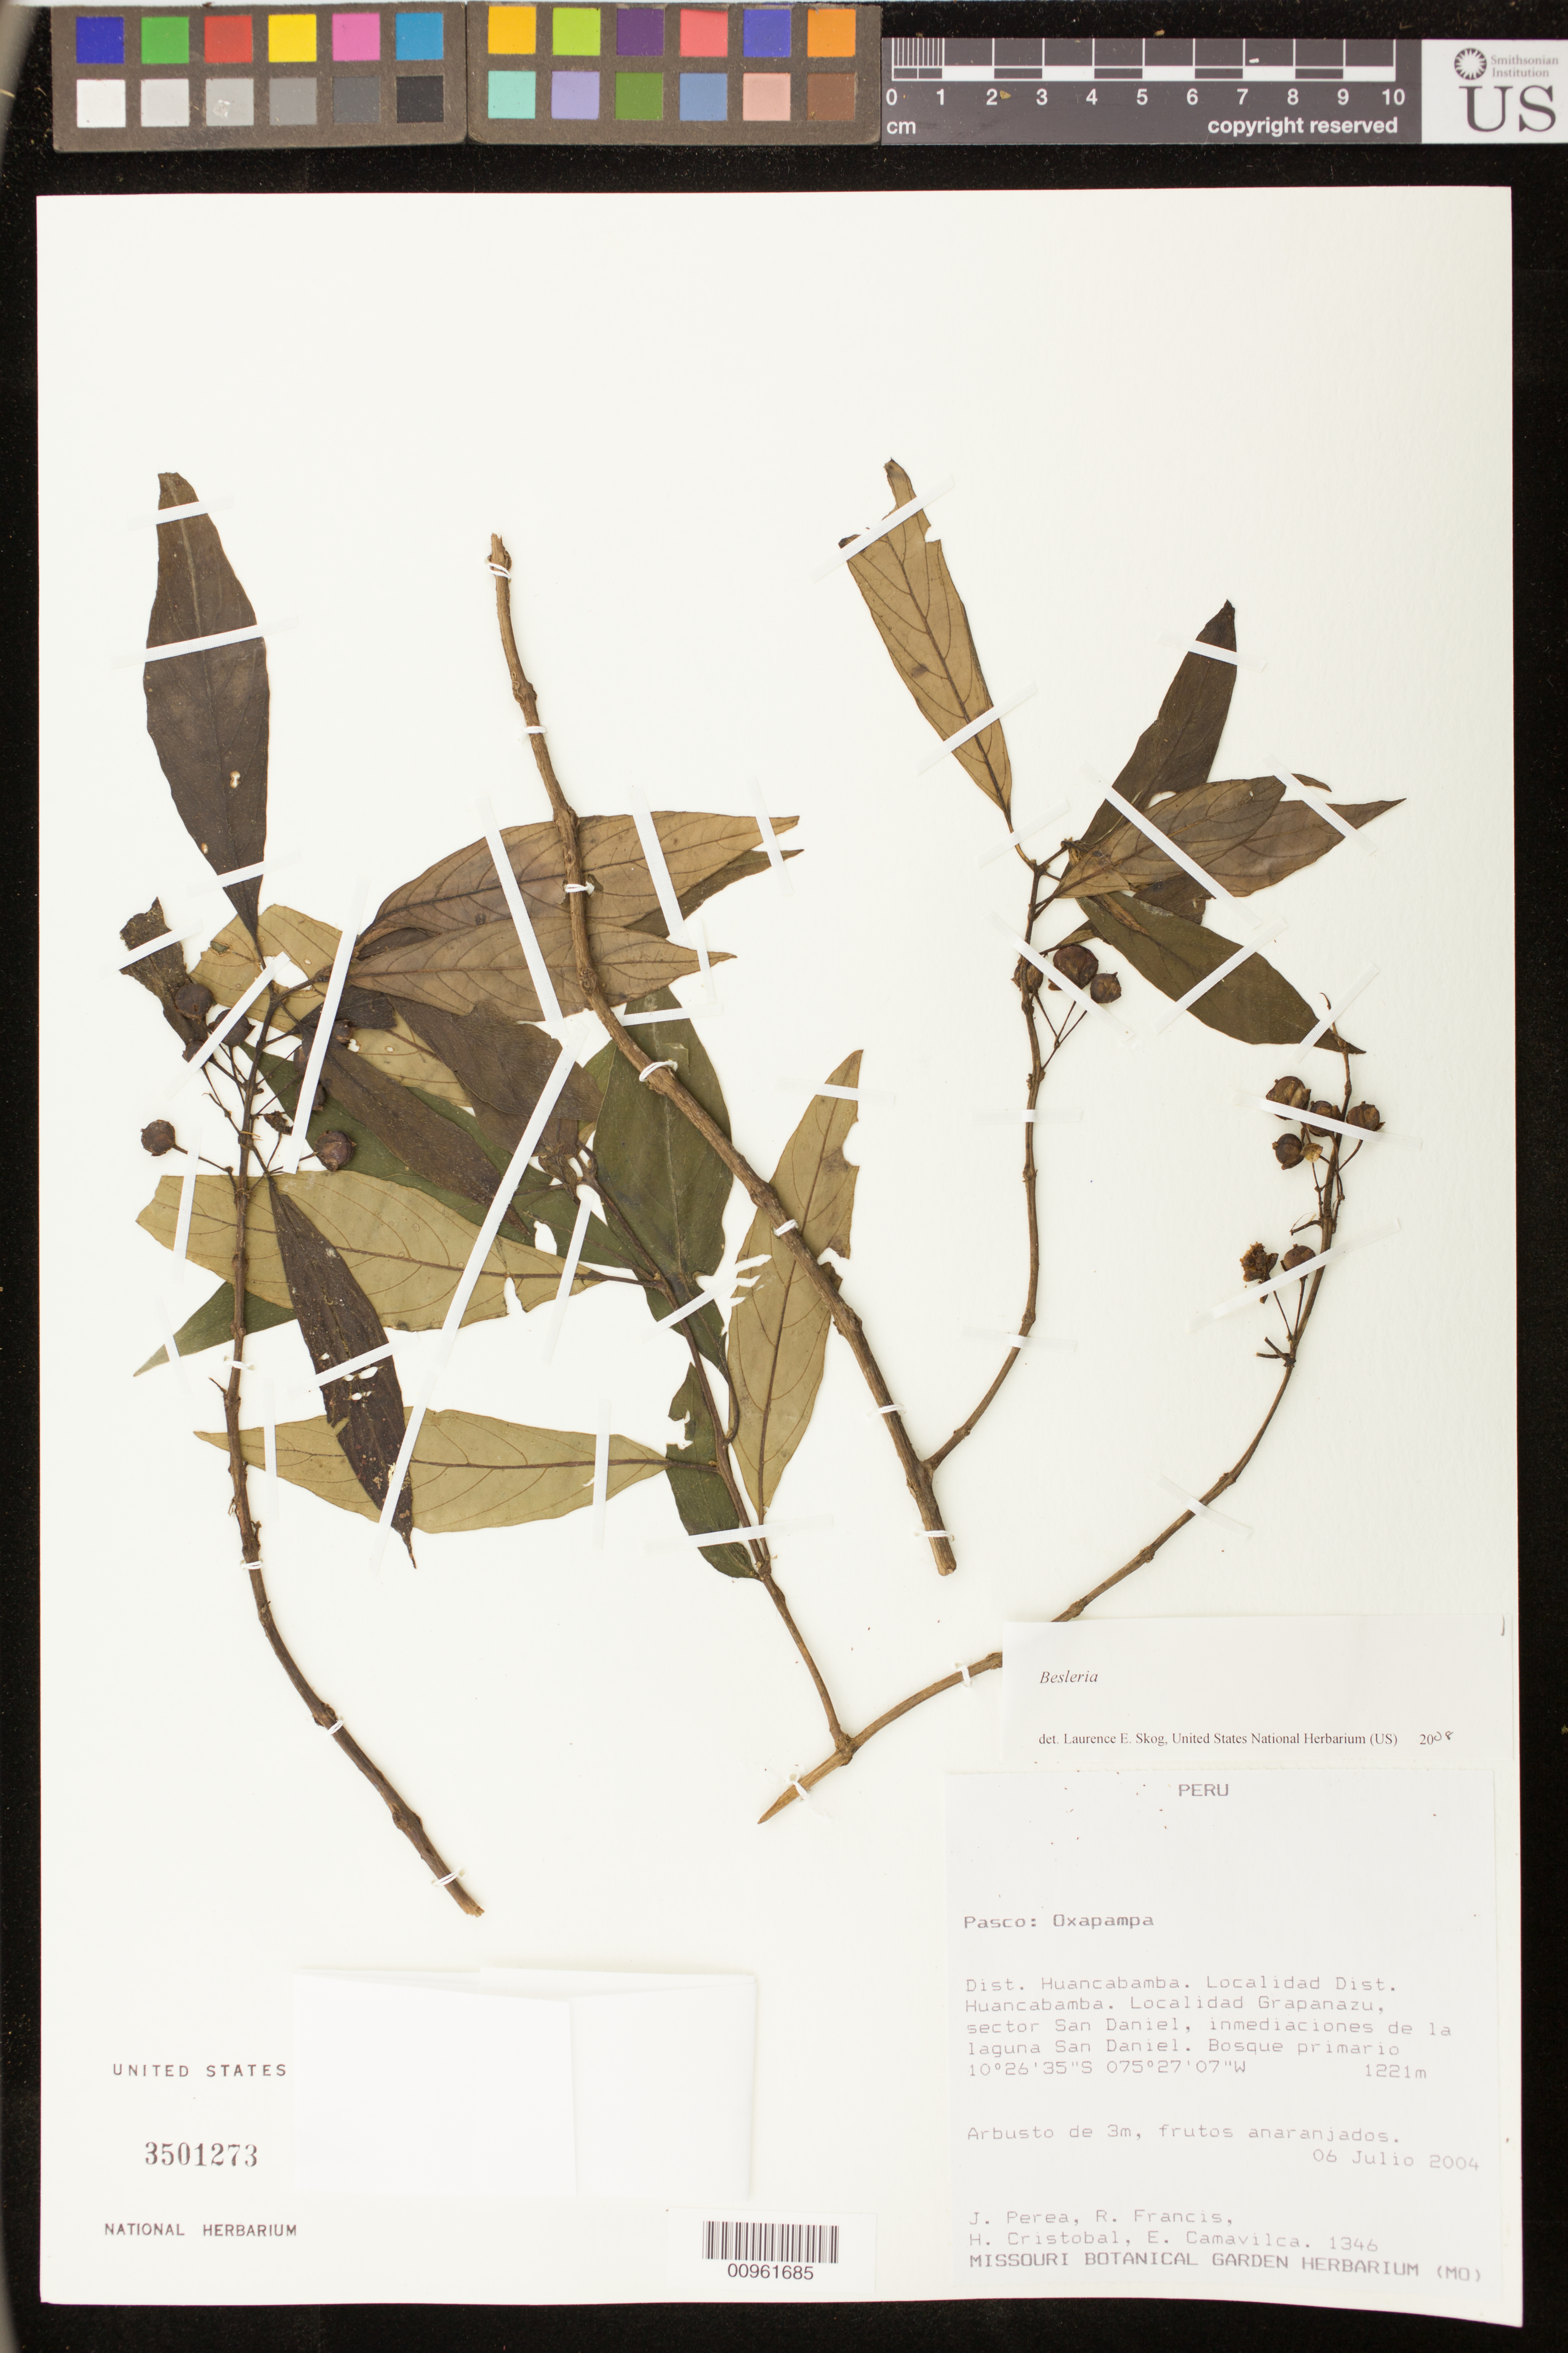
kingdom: Plantae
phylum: Tracheophyta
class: Magnoliopsida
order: Lamiales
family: Gesneriaceae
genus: Besleria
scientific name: Besleria sp.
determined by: Skog, Laurence E.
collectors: J. Perea & et al.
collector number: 1346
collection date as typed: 06 Jul 2004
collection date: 2004-07-06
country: Peru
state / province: Pasco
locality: Pasco: Oxapampa. Dist. Huancabamba. Localidad Dist. Huancabamba. Localidad Grapanazu, sector San Daniel, inmediiaciones de la laguna San Daniel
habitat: Bosque primario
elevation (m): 1221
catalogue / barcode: US 3501273